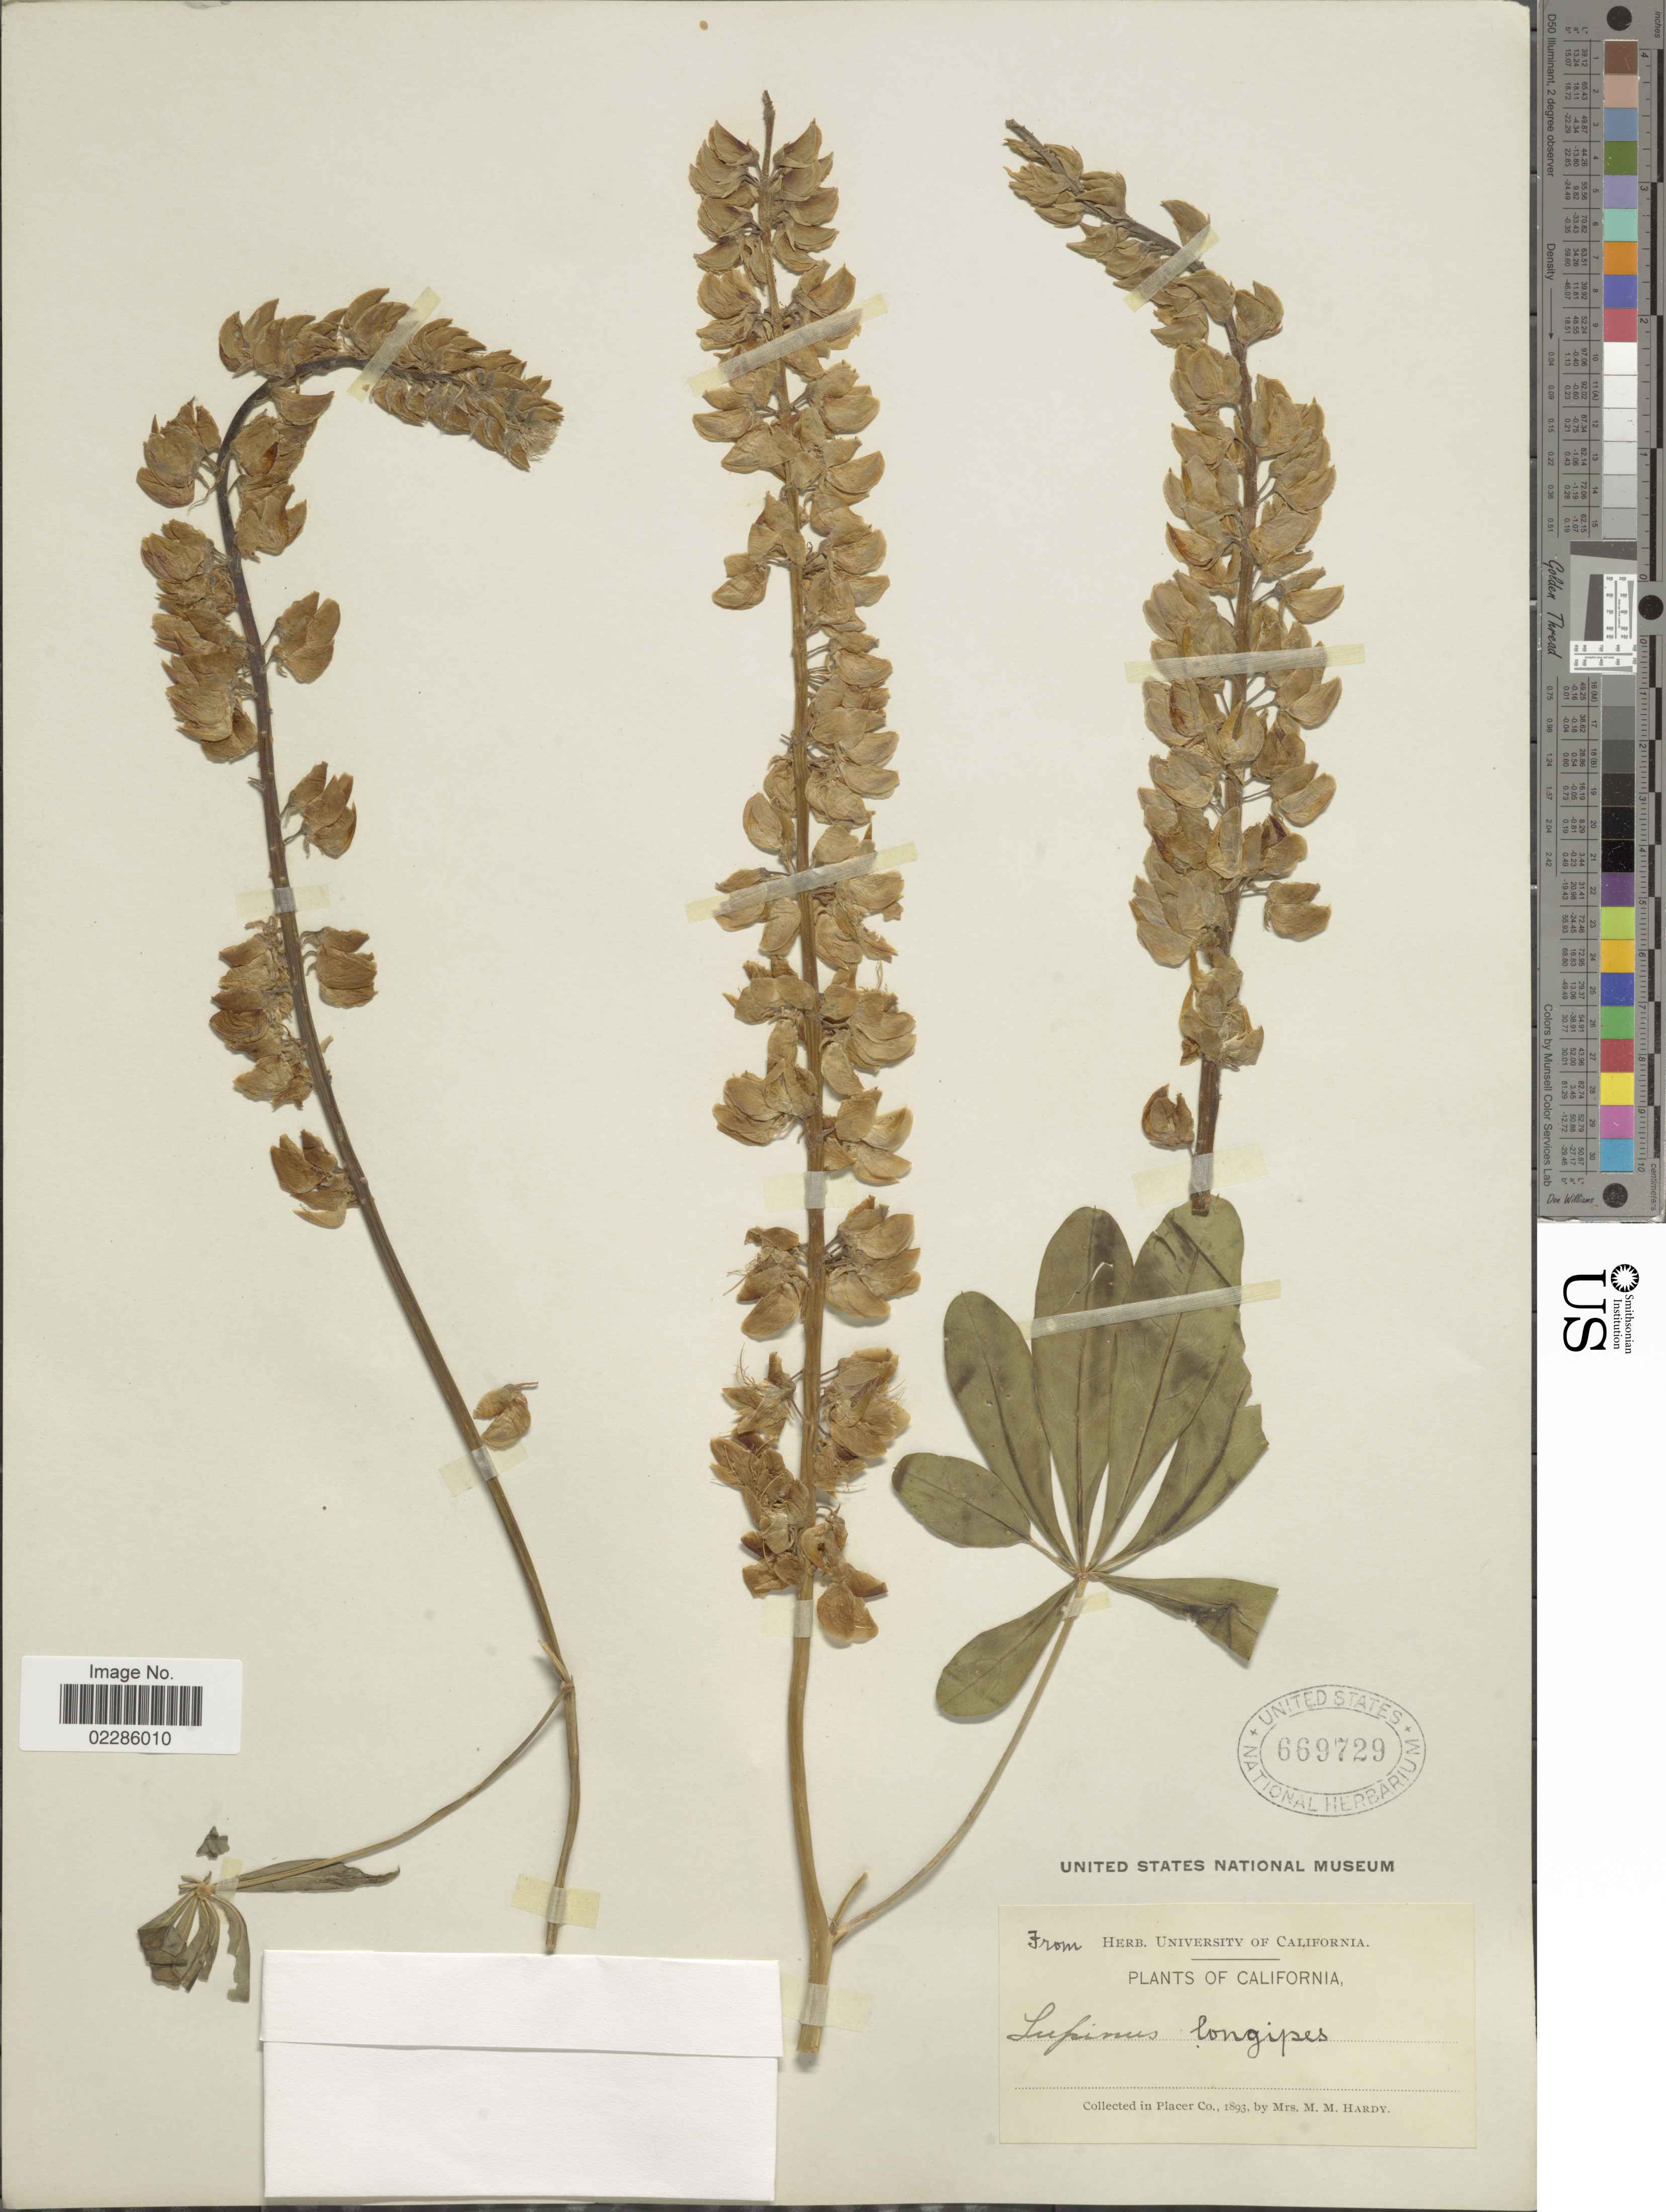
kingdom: Plantae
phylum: Tracheophyta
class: Magnoliopsida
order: Fabales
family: Fabaceae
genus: Lupinus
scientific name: Lupinus longipes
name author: Greene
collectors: Mrs. M. M. Hardy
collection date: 1893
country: United States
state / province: California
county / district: Placer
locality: In Placer Co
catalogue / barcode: US 669729